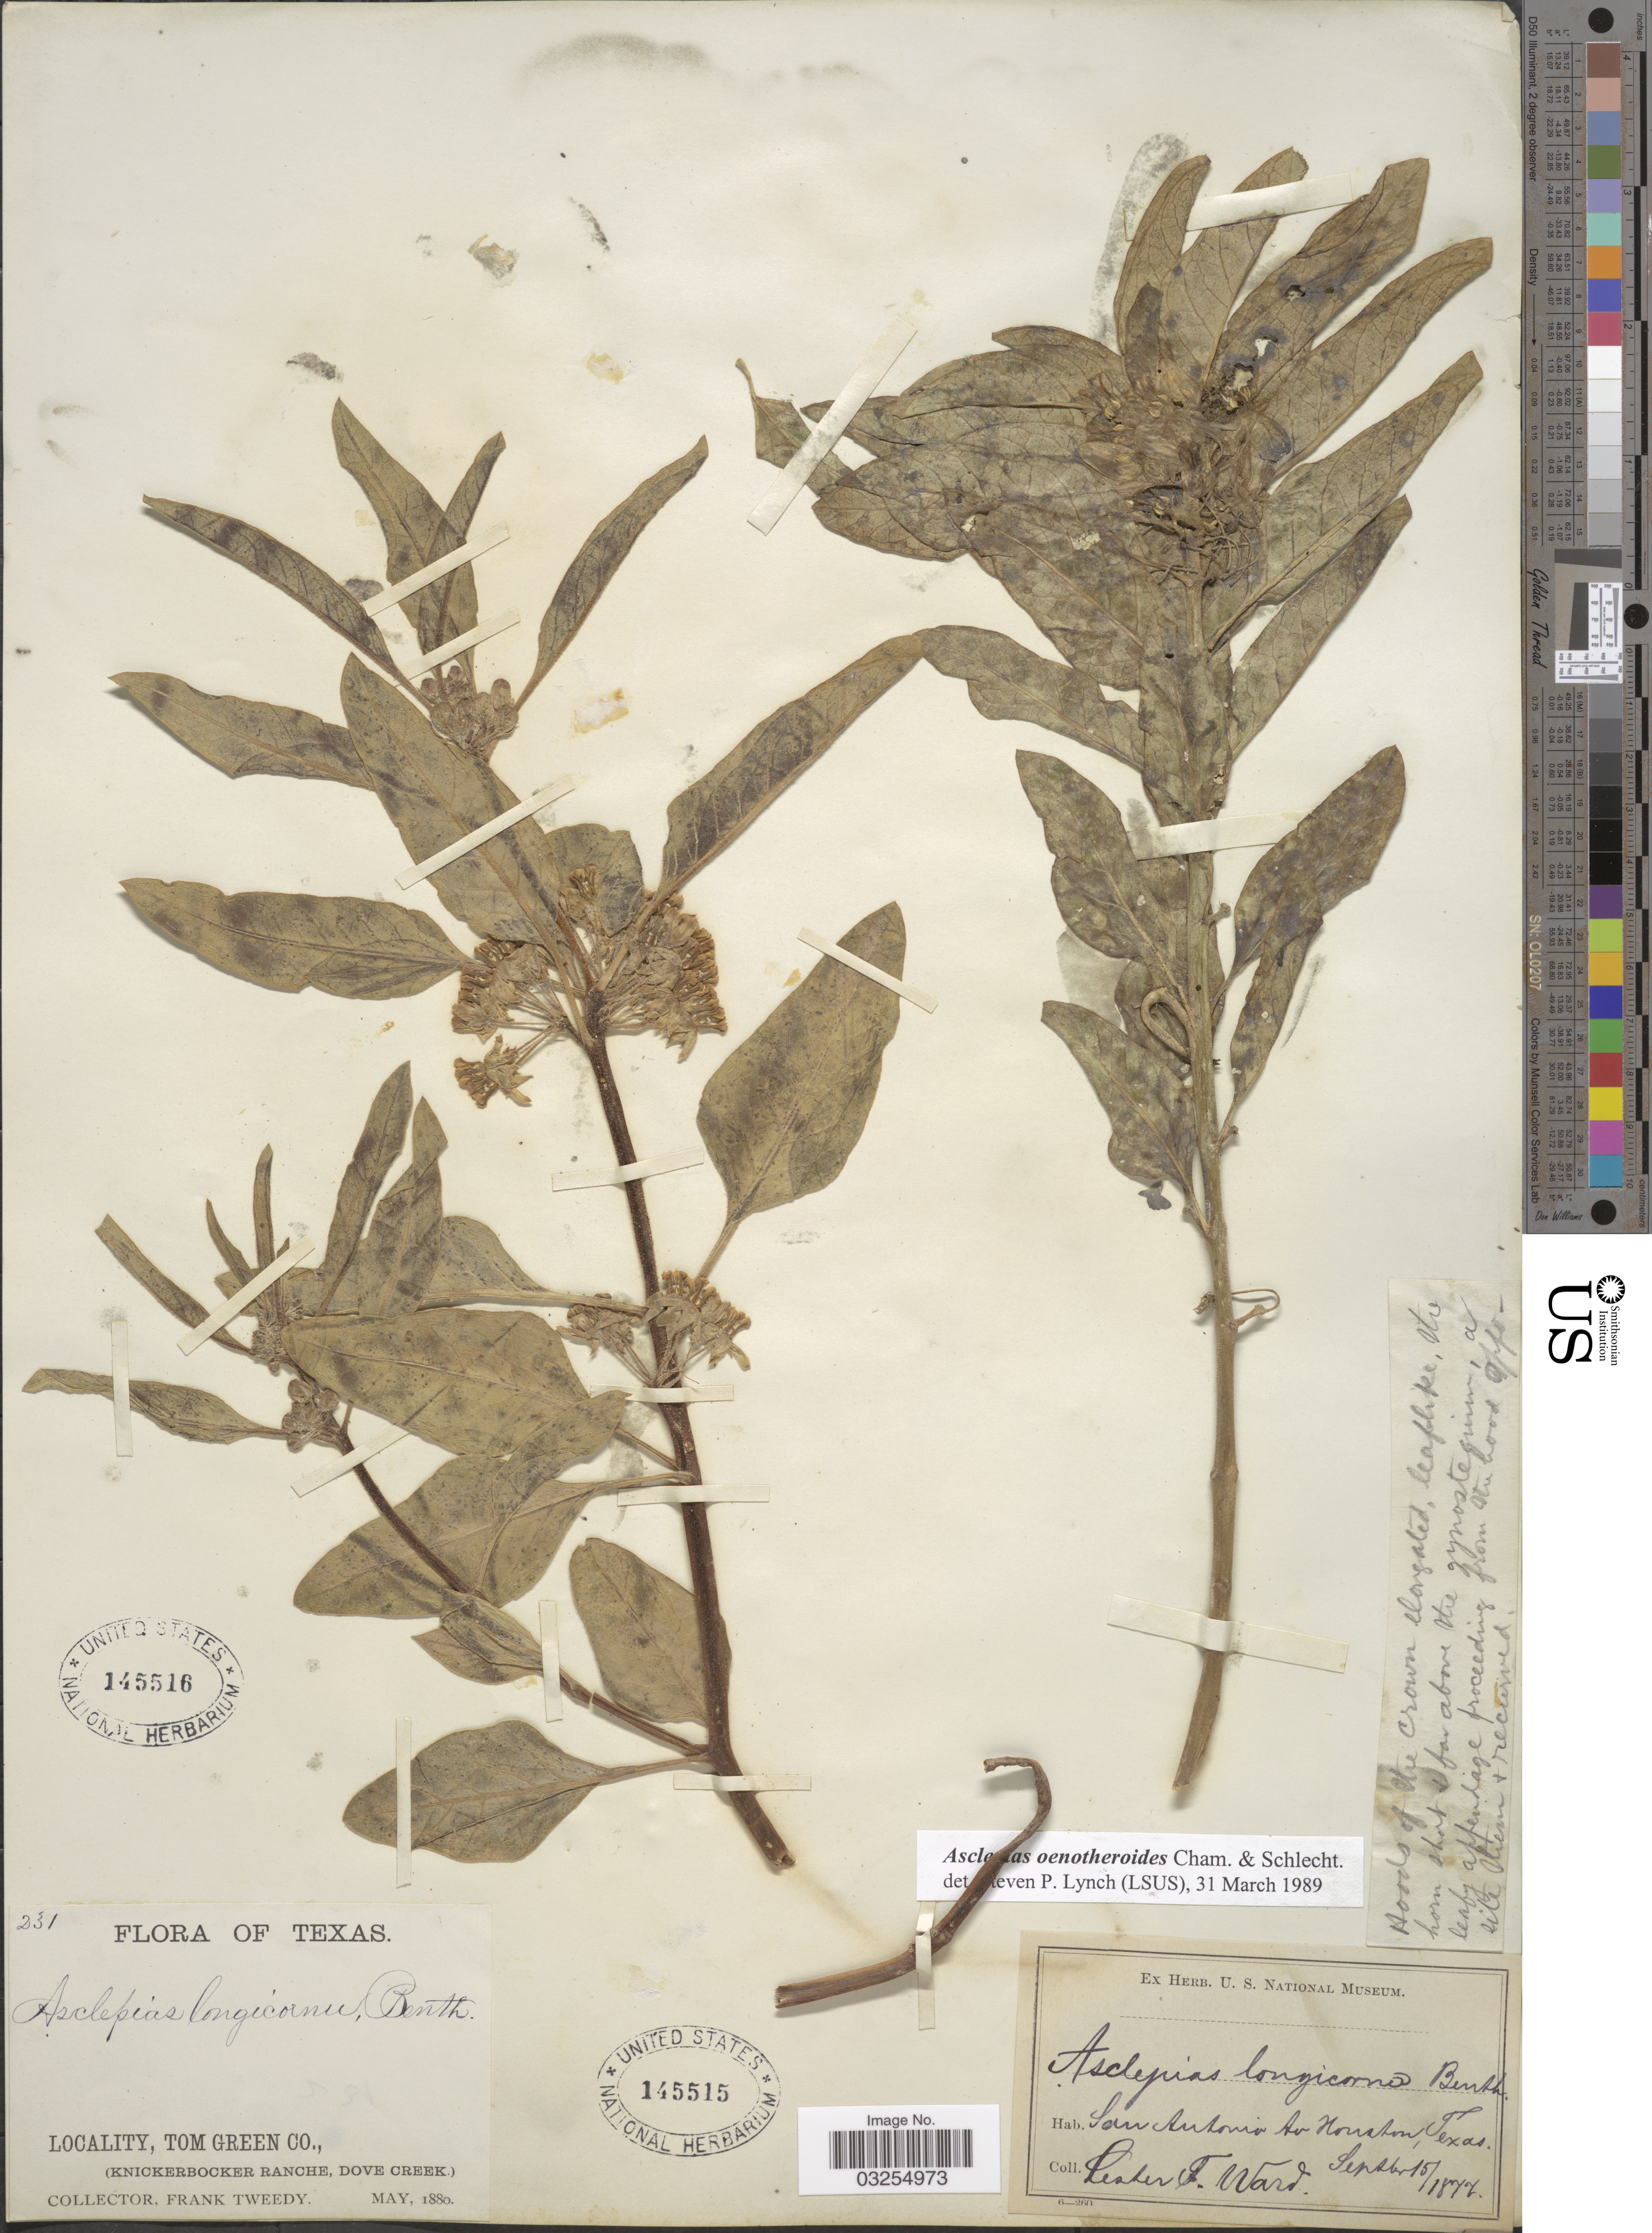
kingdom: Plantae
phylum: Tracheophyta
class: Magnoliopsida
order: Gentianales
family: Apocynaceae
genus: Asclepias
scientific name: Asclepias oenotheroides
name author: Schltdl. & Cham.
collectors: L. F. Ward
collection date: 1877-09-15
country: United States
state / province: Texas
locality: San Antonio to Houston.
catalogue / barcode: US 145515